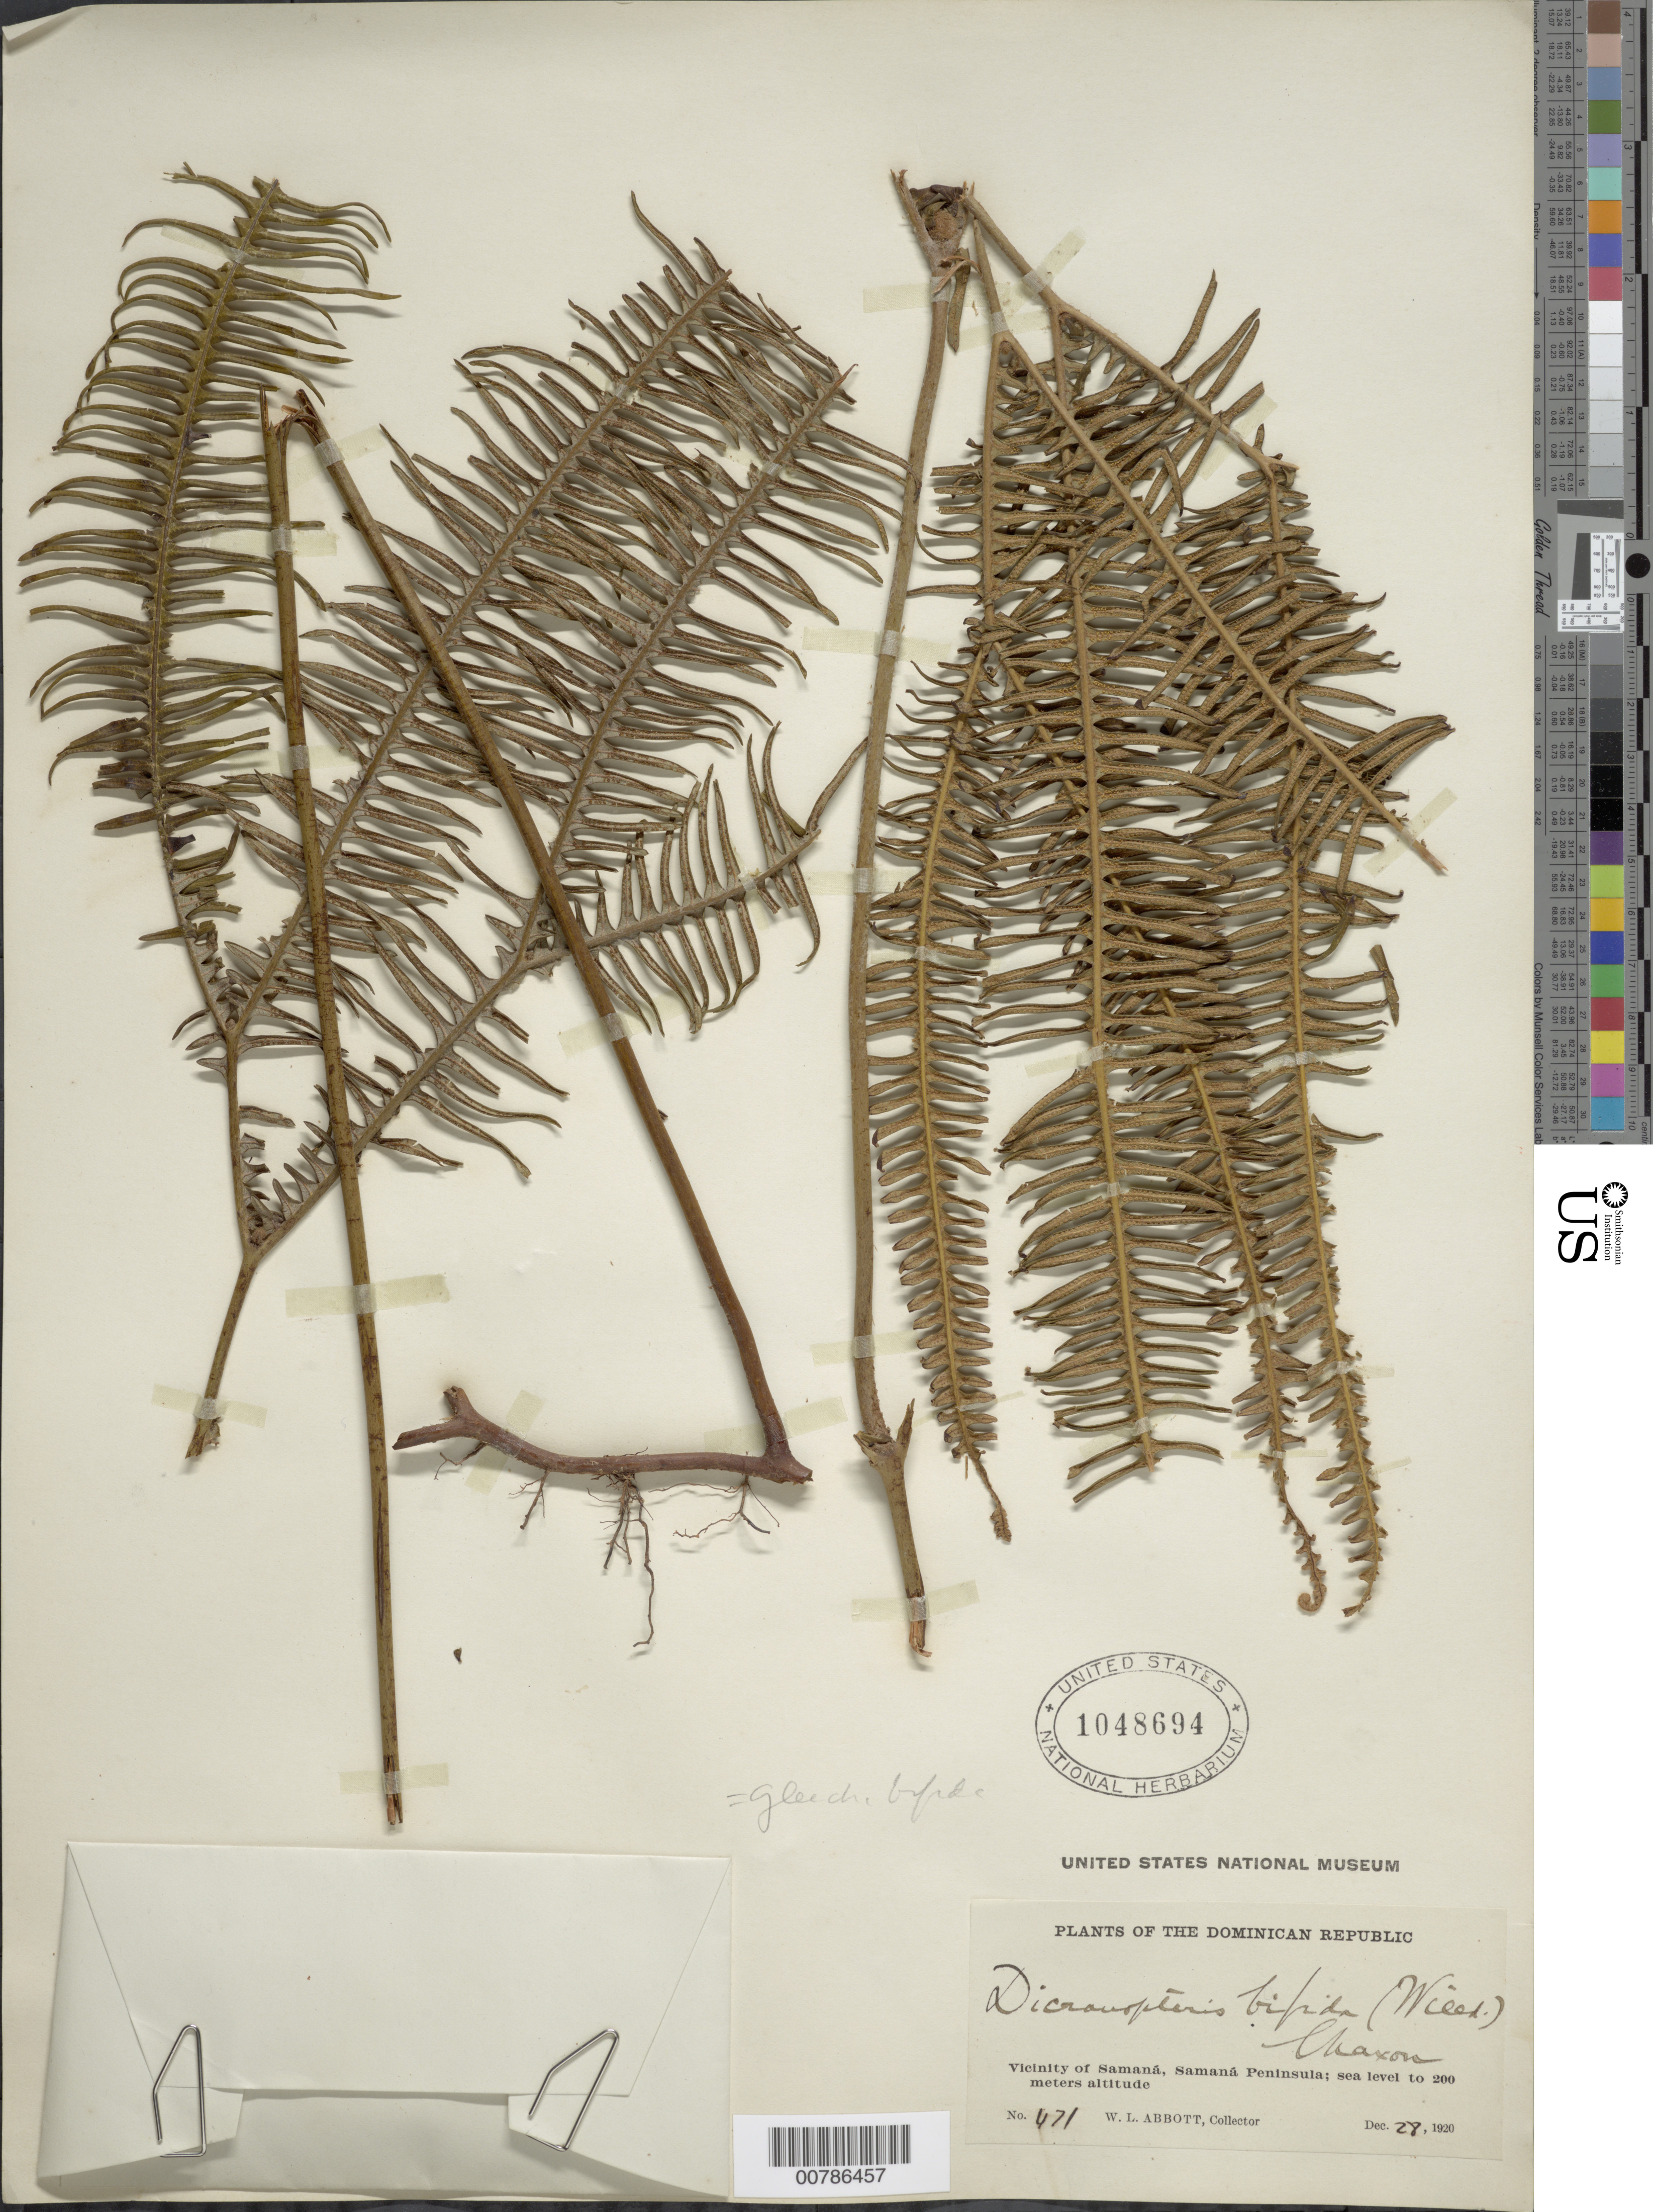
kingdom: Plantae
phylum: Tracheophyta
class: Polypodiopsida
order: Gleicheniales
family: Gleicheniaceae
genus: Sticherus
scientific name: Sticherus bifidus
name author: (Willd.) Ching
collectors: W. L. Abbott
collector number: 471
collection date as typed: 28 Dec 1920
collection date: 1920-12-28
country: Dominican Republic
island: Hispaniola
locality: Samaná vicinity, Samaná Peninsula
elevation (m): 0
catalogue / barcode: US 1048694